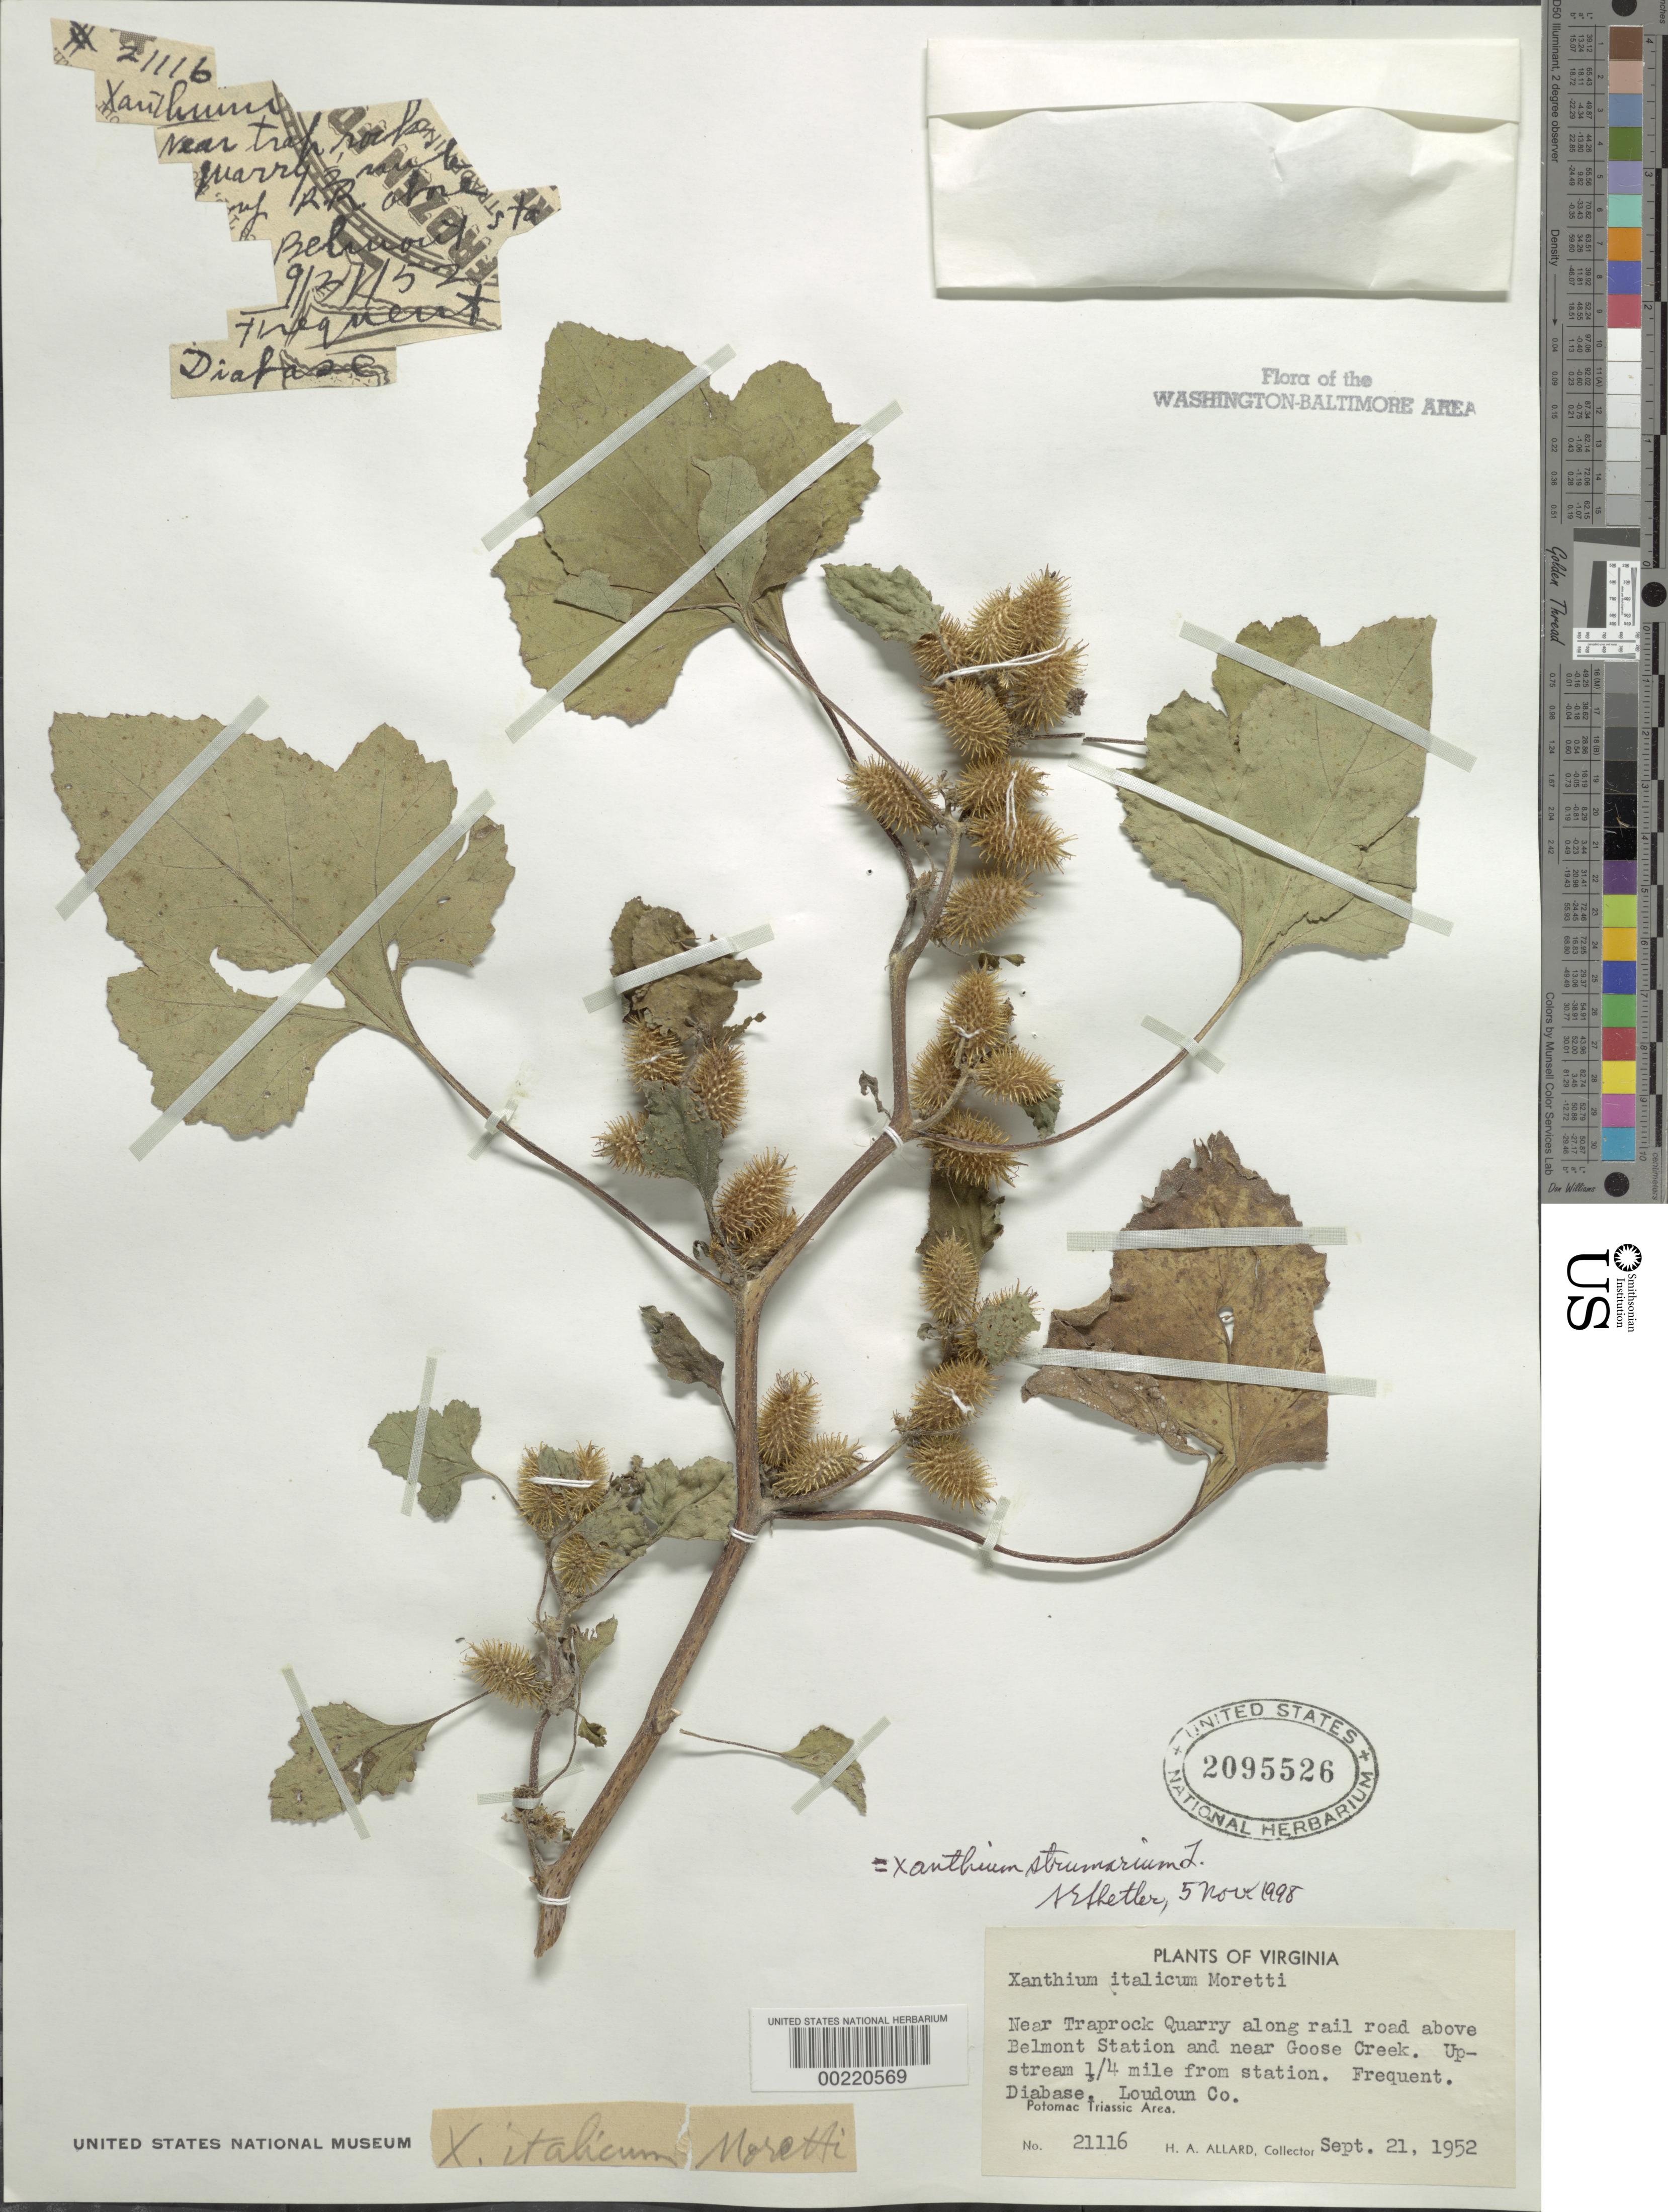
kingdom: Plantae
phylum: Tracheophyta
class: Magnoliopsida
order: Asterales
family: Asteraceae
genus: Xanthium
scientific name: Xanthium strumarium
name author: L.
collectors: H. A. Allard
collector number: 21116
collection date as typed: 21 Sep 1952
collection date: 1952-09-21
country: United States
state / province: Virginia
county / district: Loudoun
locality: Above Belmont Station near Goose Creek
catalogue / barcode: US 2095526